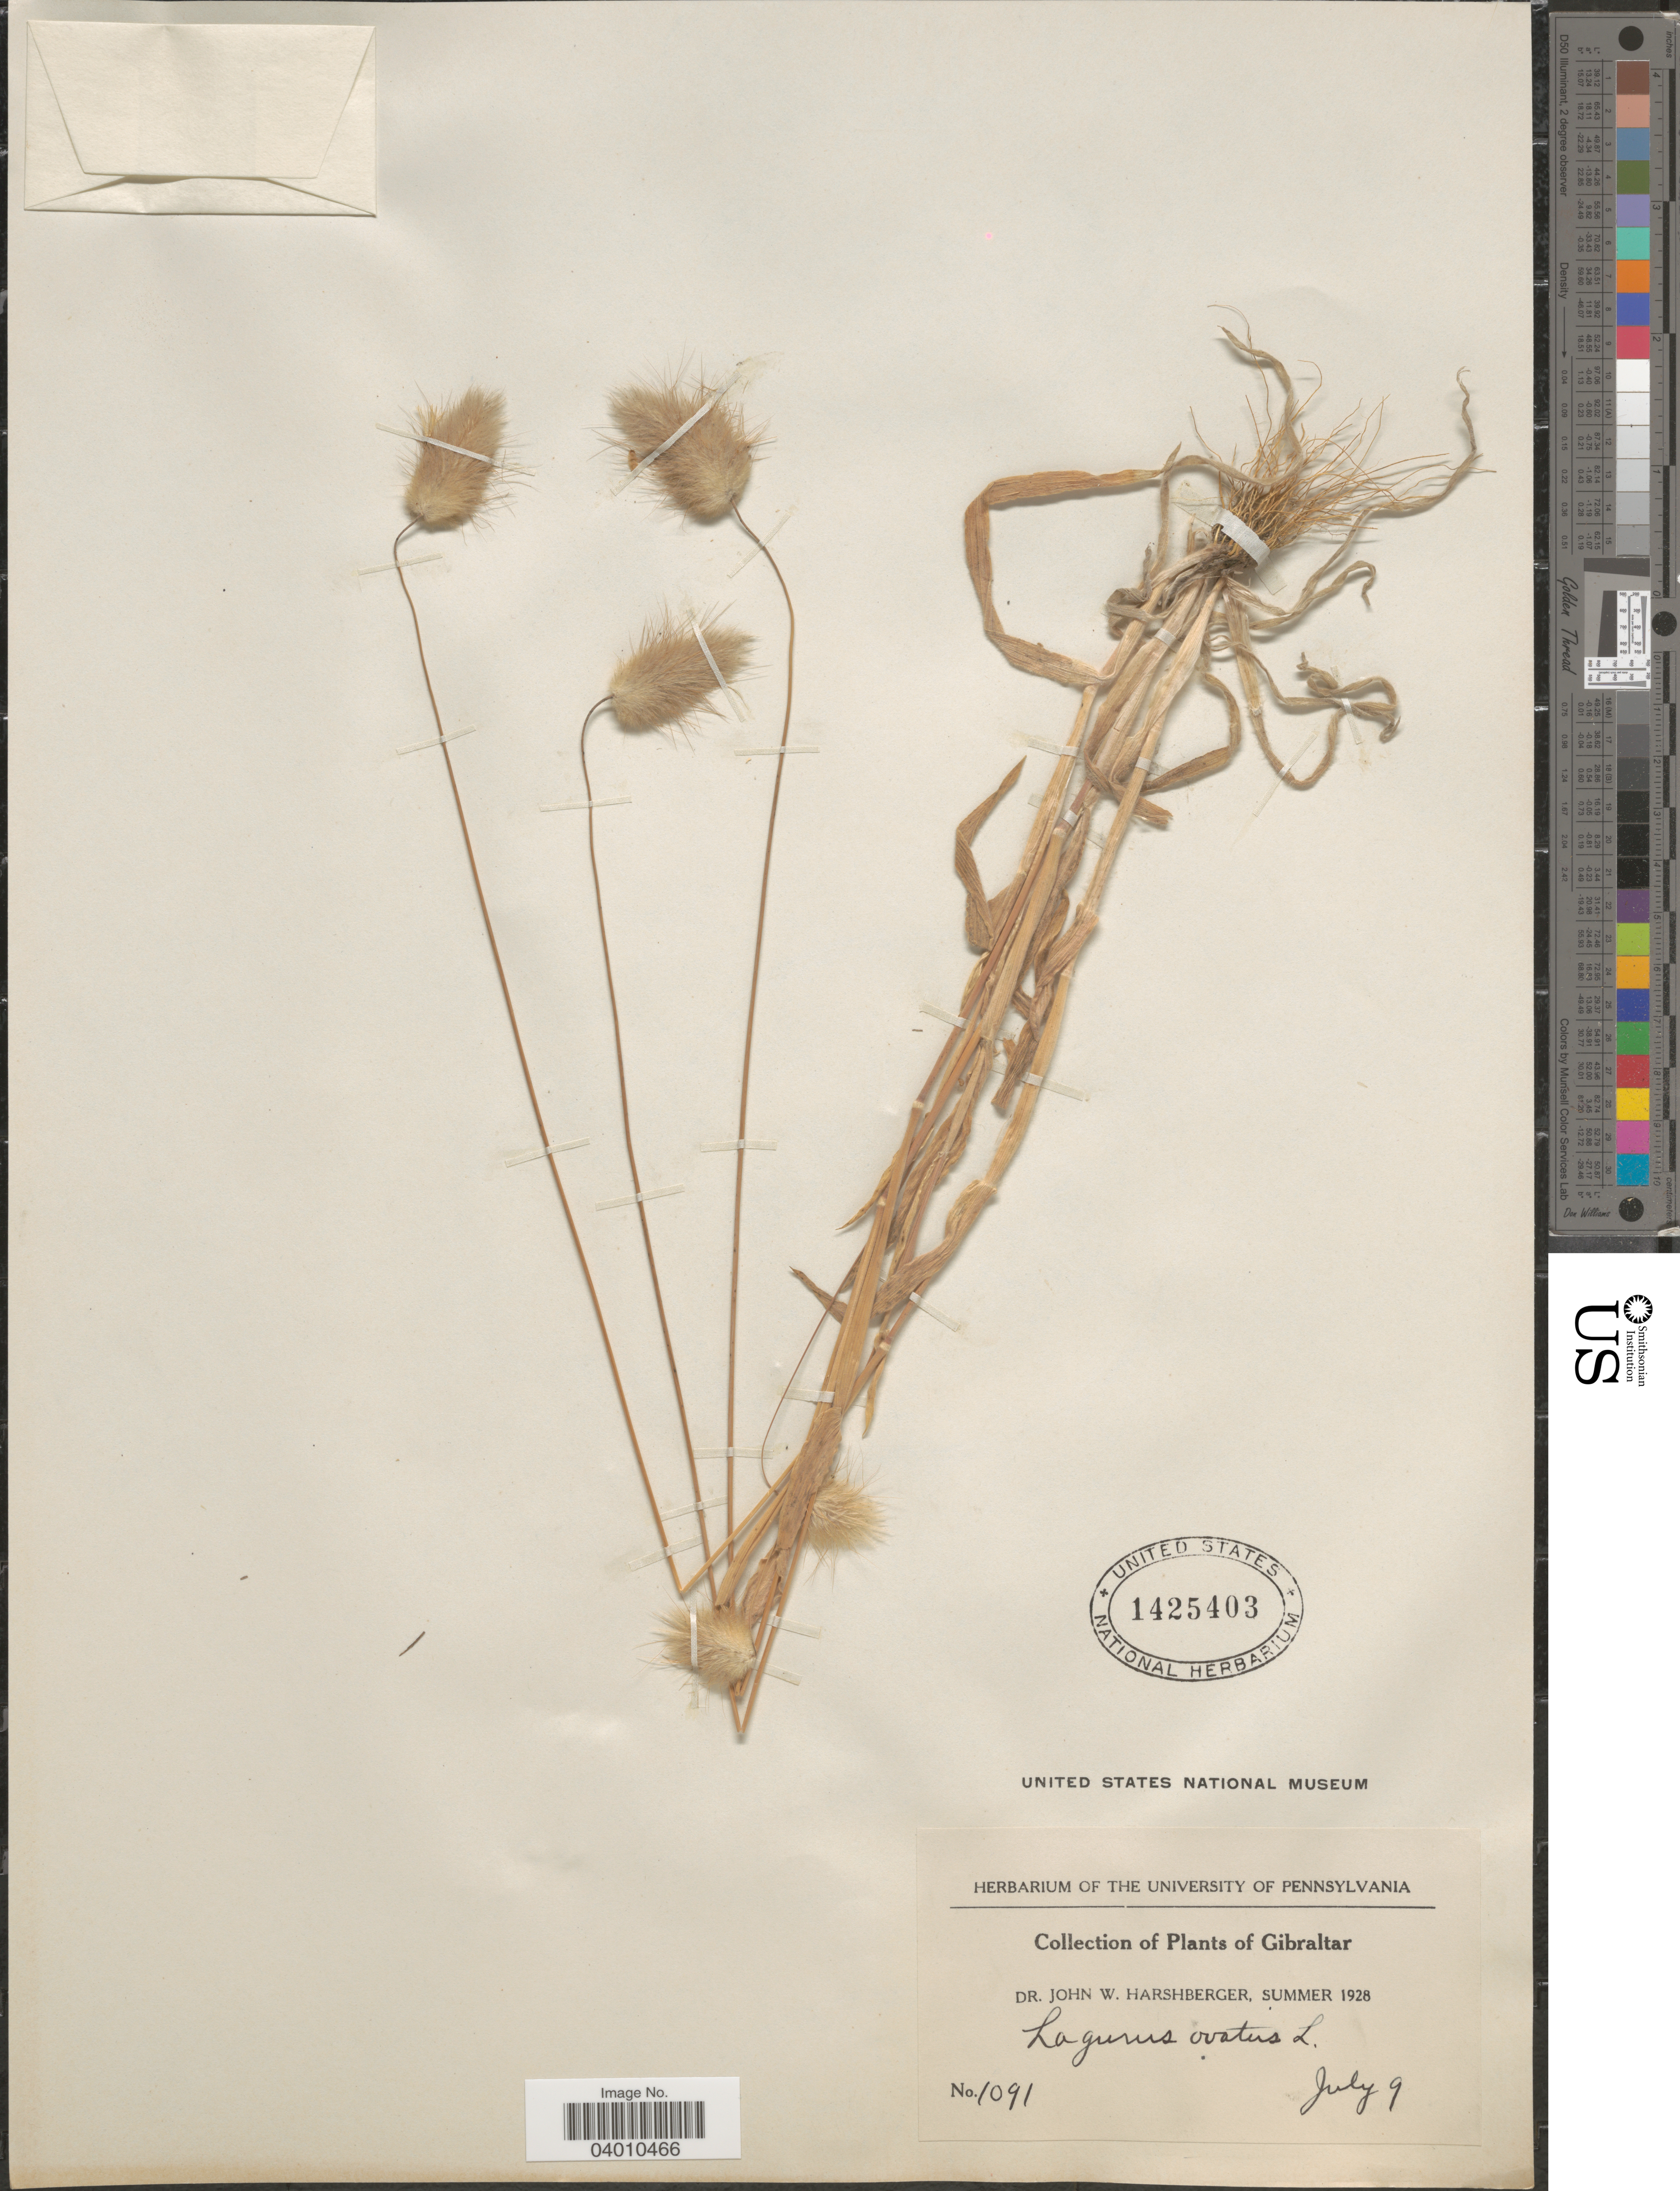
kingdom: Plantae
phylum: Tracheophyta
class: Liliopsida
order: Poales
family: Poaceae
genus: Lagurus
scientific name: Lagurus ovatus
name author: L.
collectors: J. W. Harshberger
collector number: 1091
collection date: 1928-07-09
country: Gibraltar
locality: Gibraltar.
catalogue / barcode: US 1425403